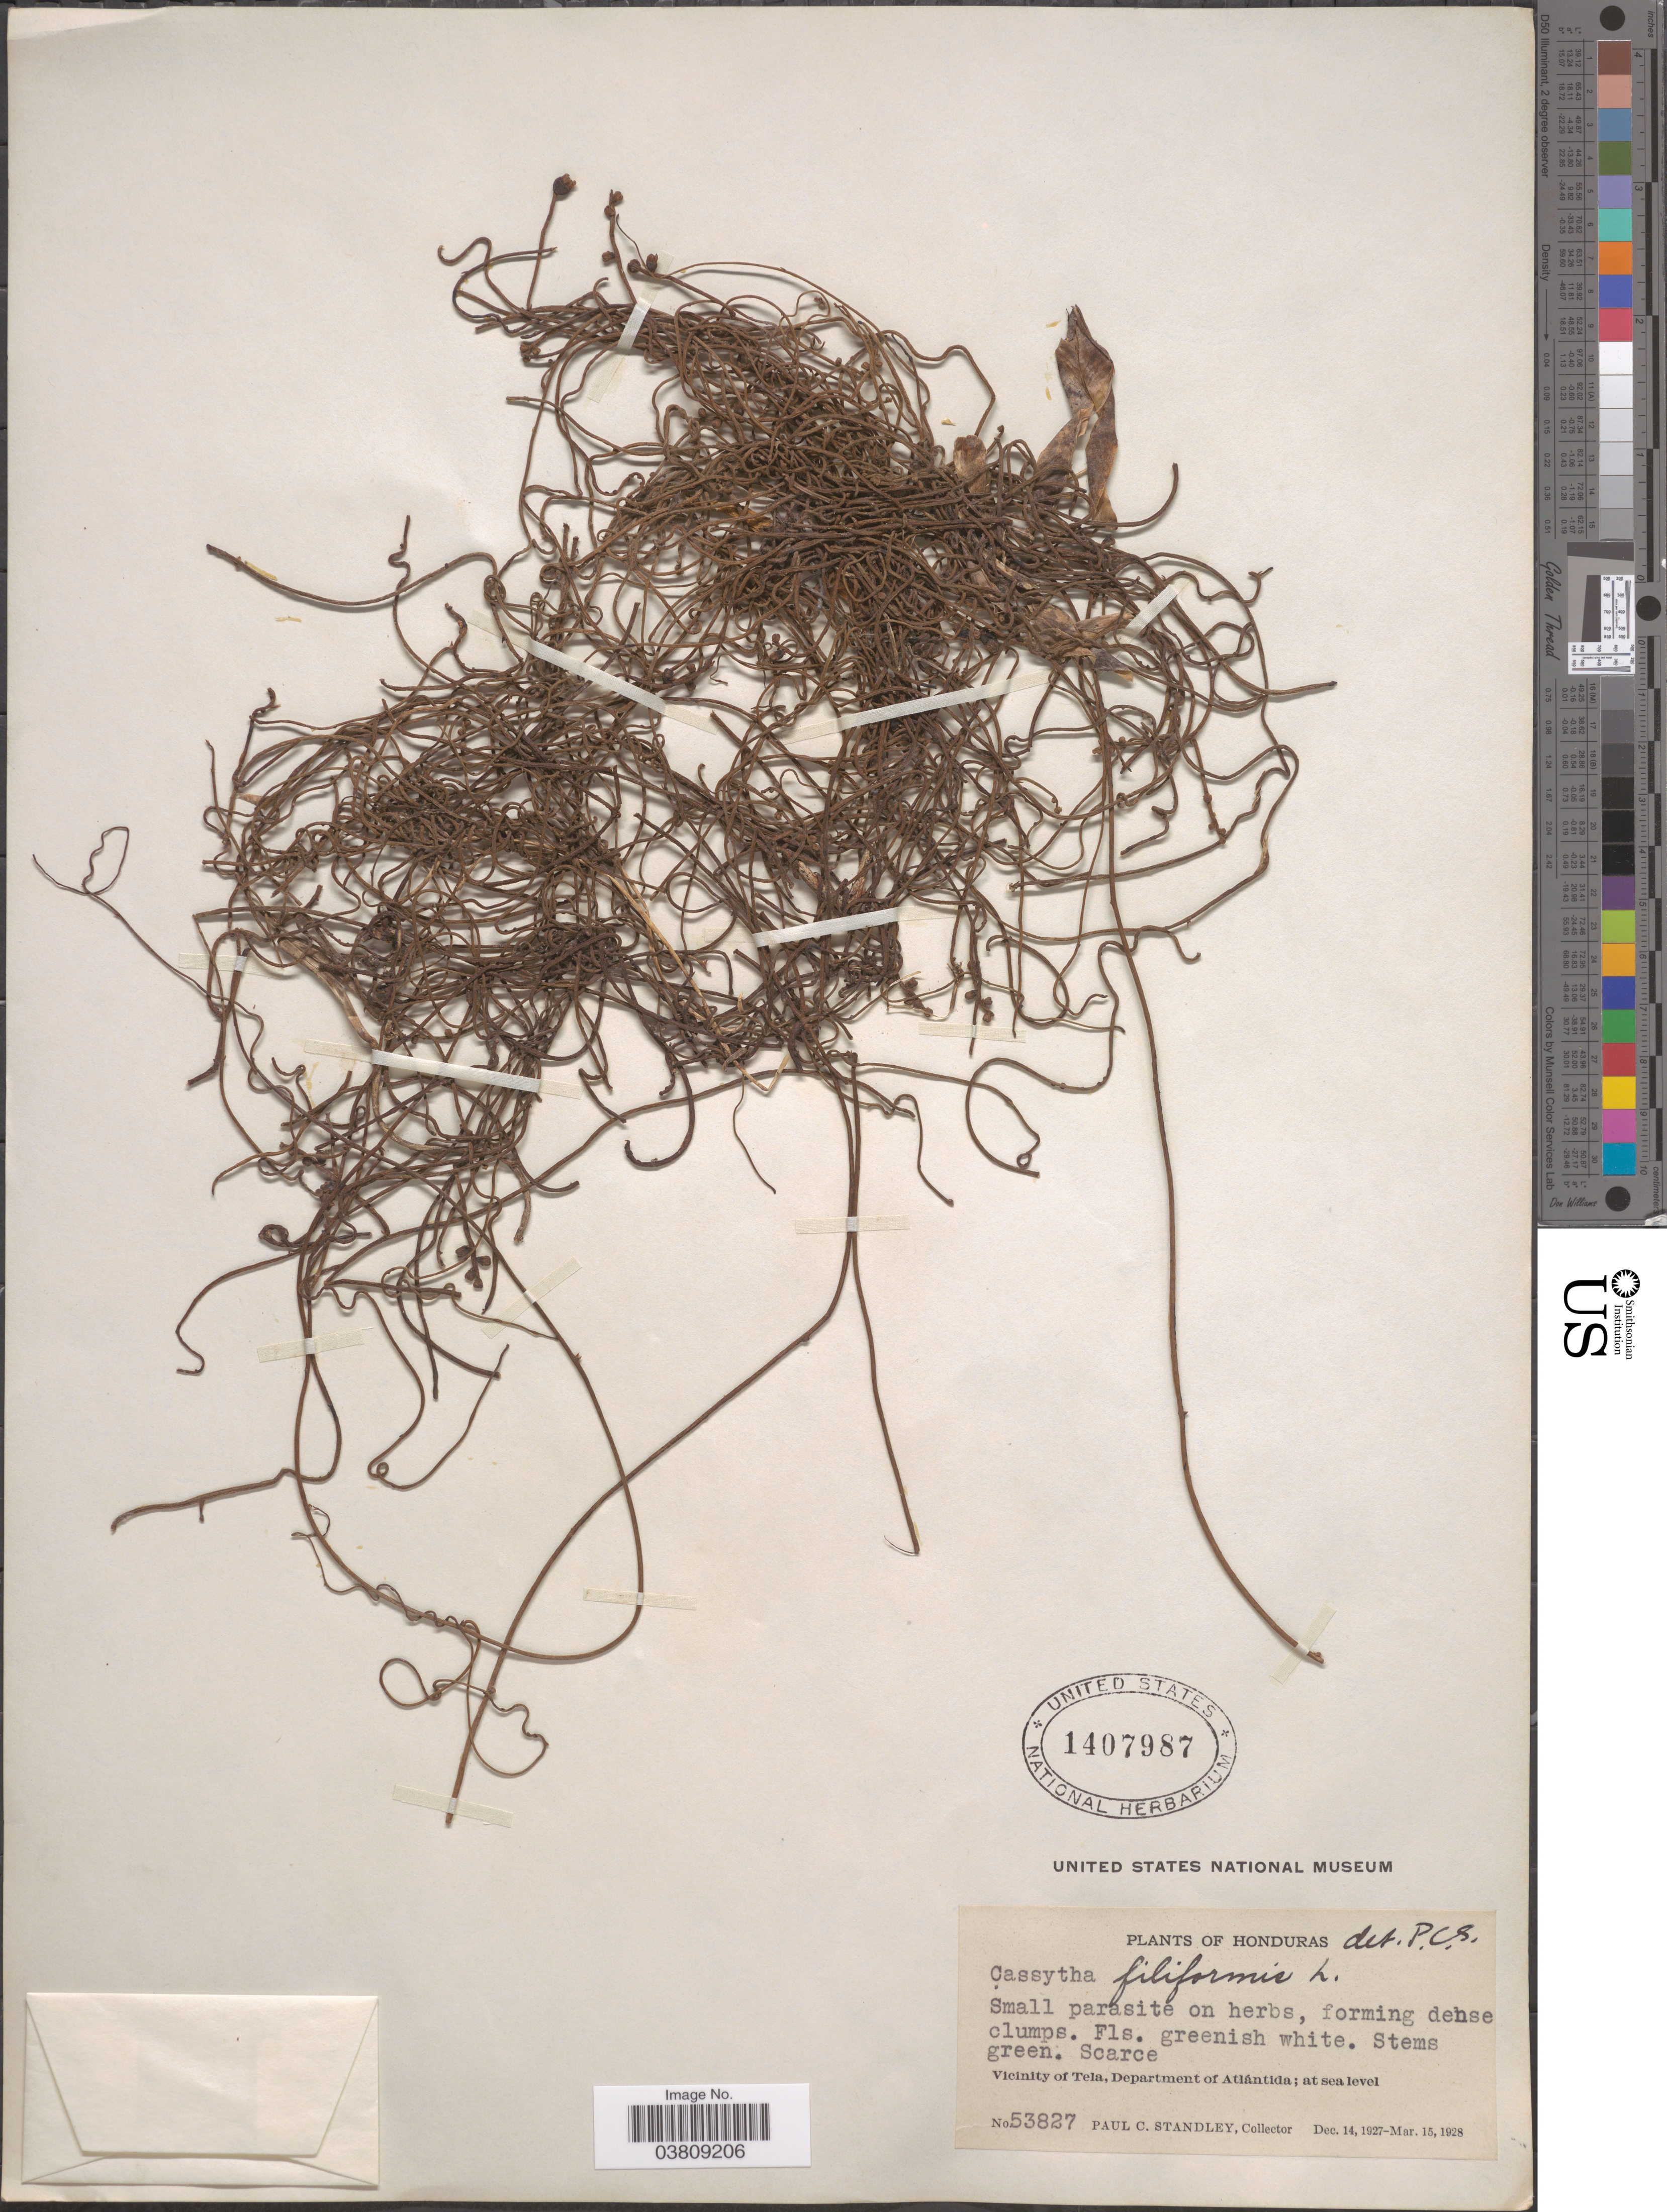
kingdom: Plantae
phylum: Tracheophyta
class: Magnoliopsida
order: Laurales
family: Lauraceae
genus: Cassytha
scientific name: Cassytha filiformis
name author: L.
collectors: P. C. Standley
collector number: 53827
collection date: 1927-12-14/1928-03-15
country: Honduras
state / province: Atlantida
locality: Vicinity of Tela, Department of Atlántida.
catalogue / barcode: US 1407987